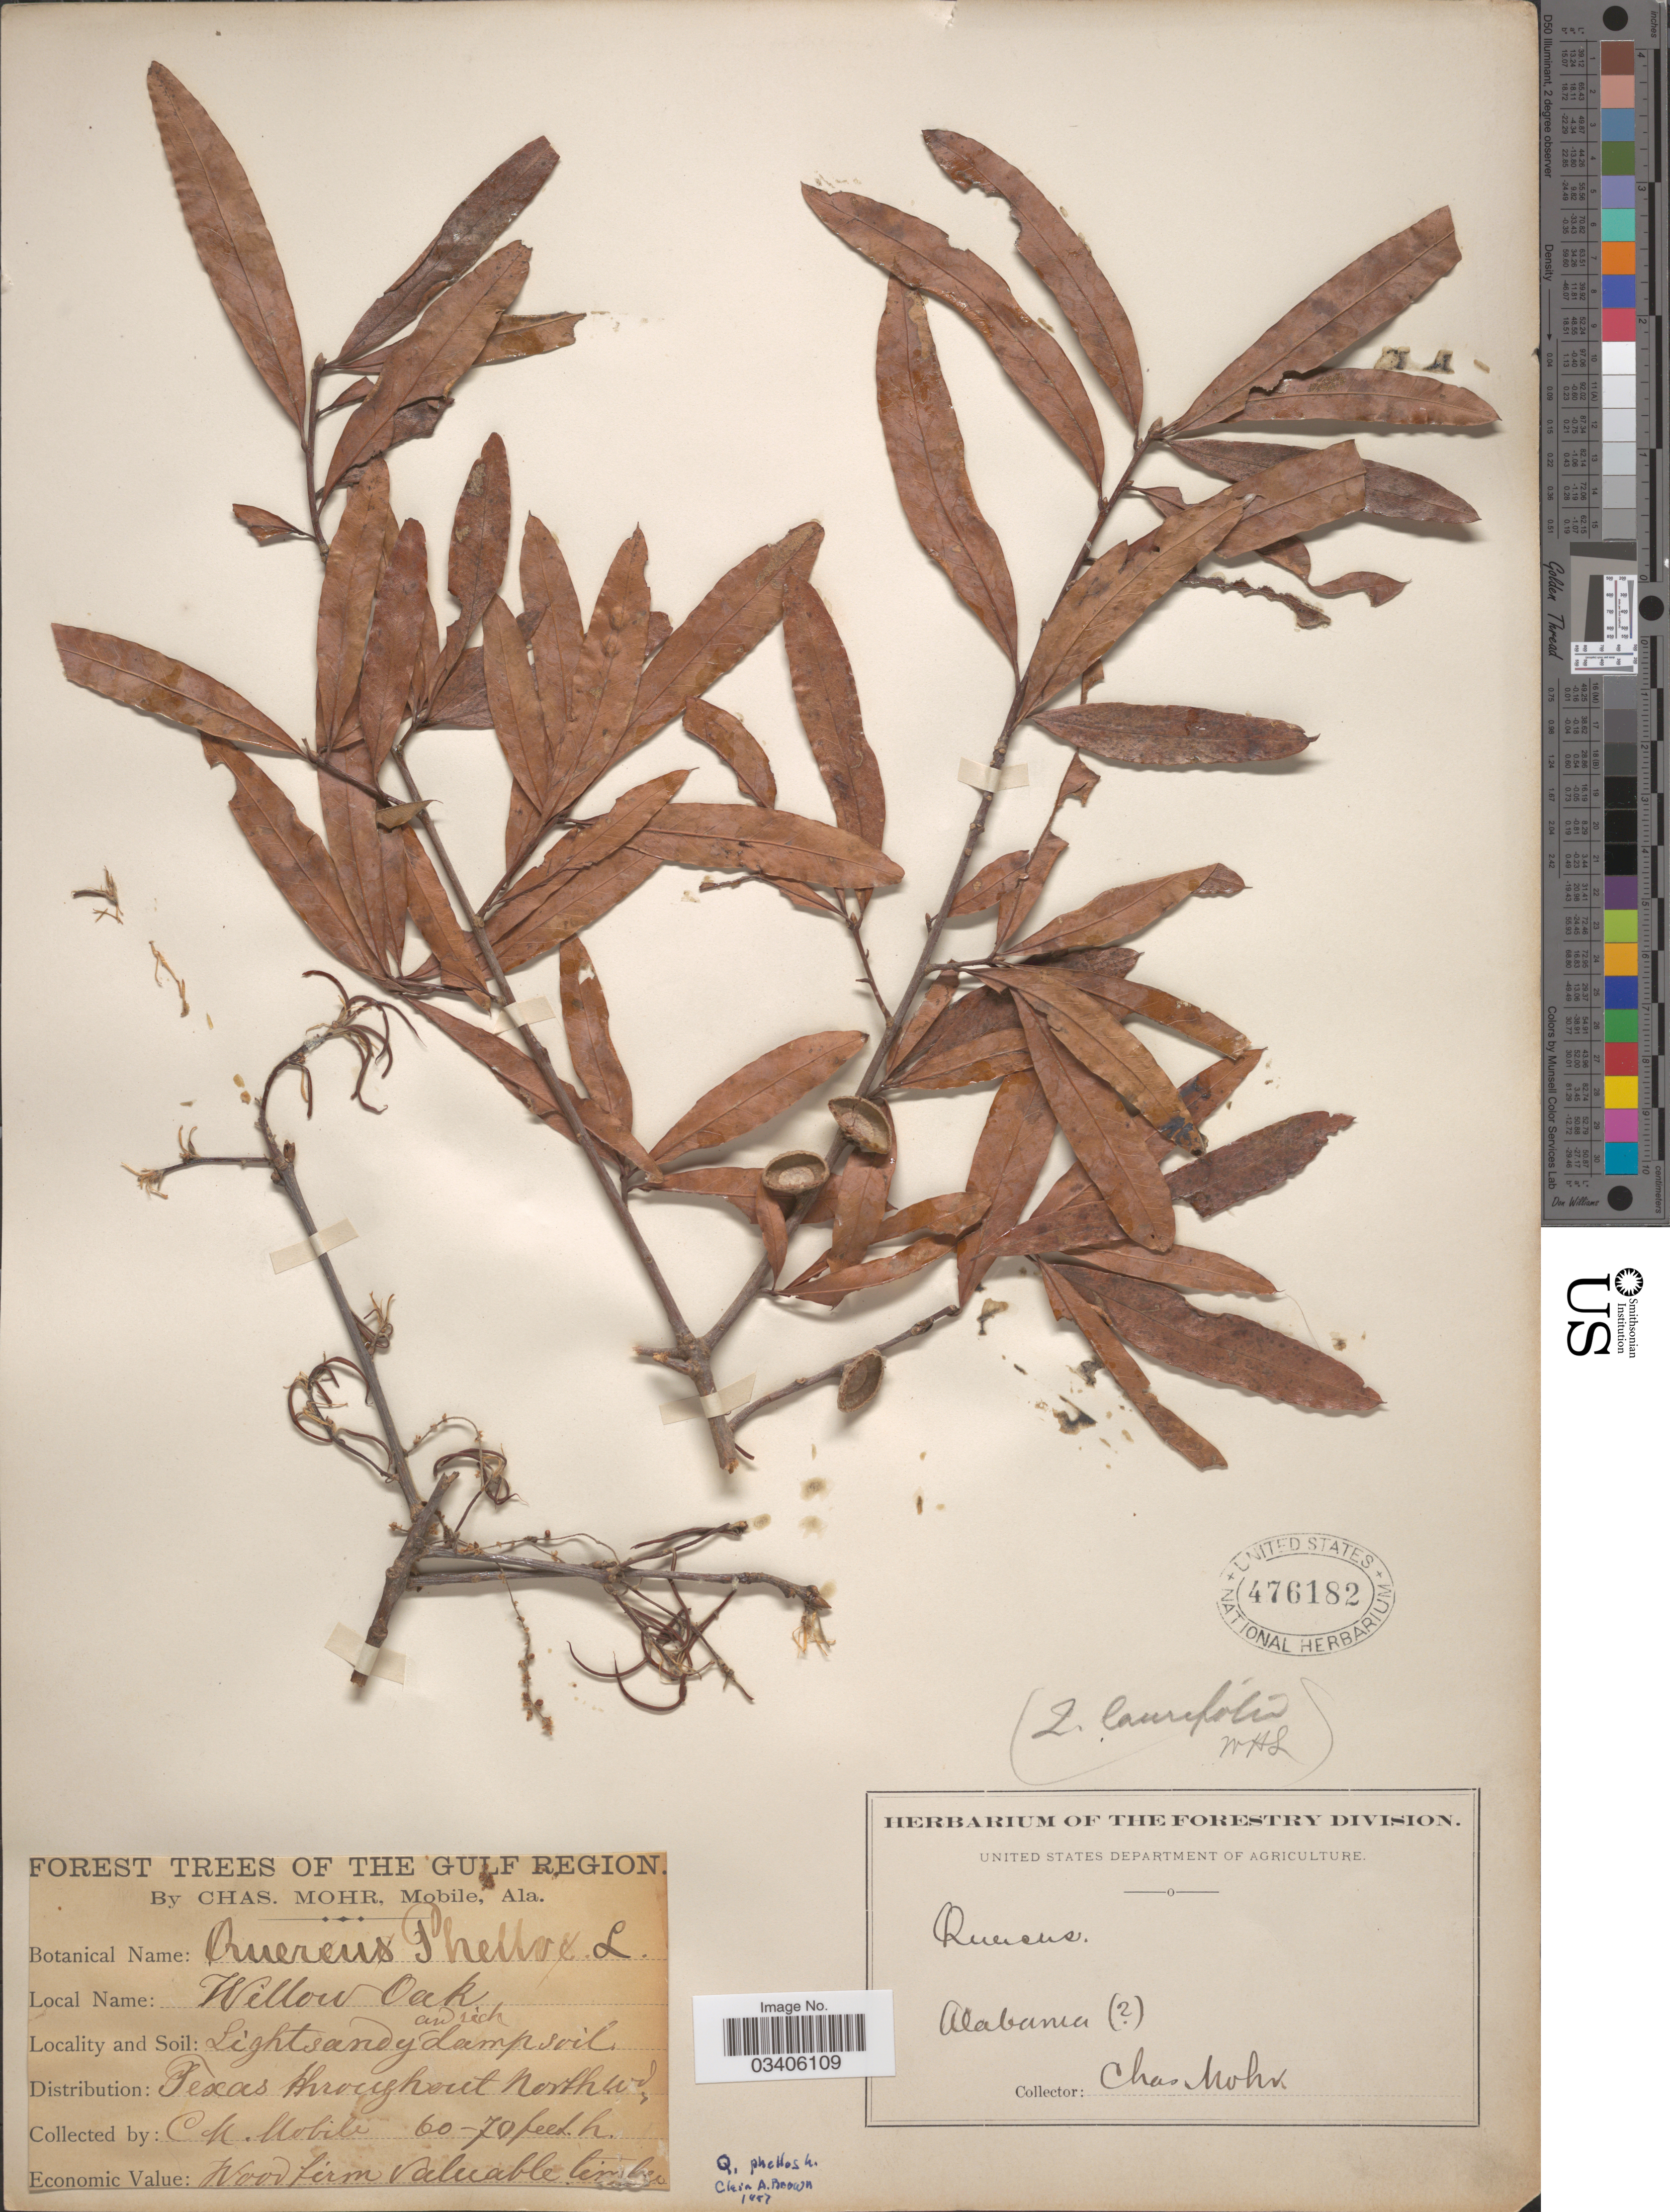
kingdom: Plantae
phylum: Tracheophyta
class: Magnoliopsida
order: Fagales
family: Fagaceae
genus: Quercus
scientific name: Quercus laurifolia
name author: Michx.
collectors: Mohr, C. T. (herbarium)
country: United States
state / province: Alabama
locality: The Gulf Region. Texas throughout Northwd. Mobile.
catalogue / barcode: US 476182